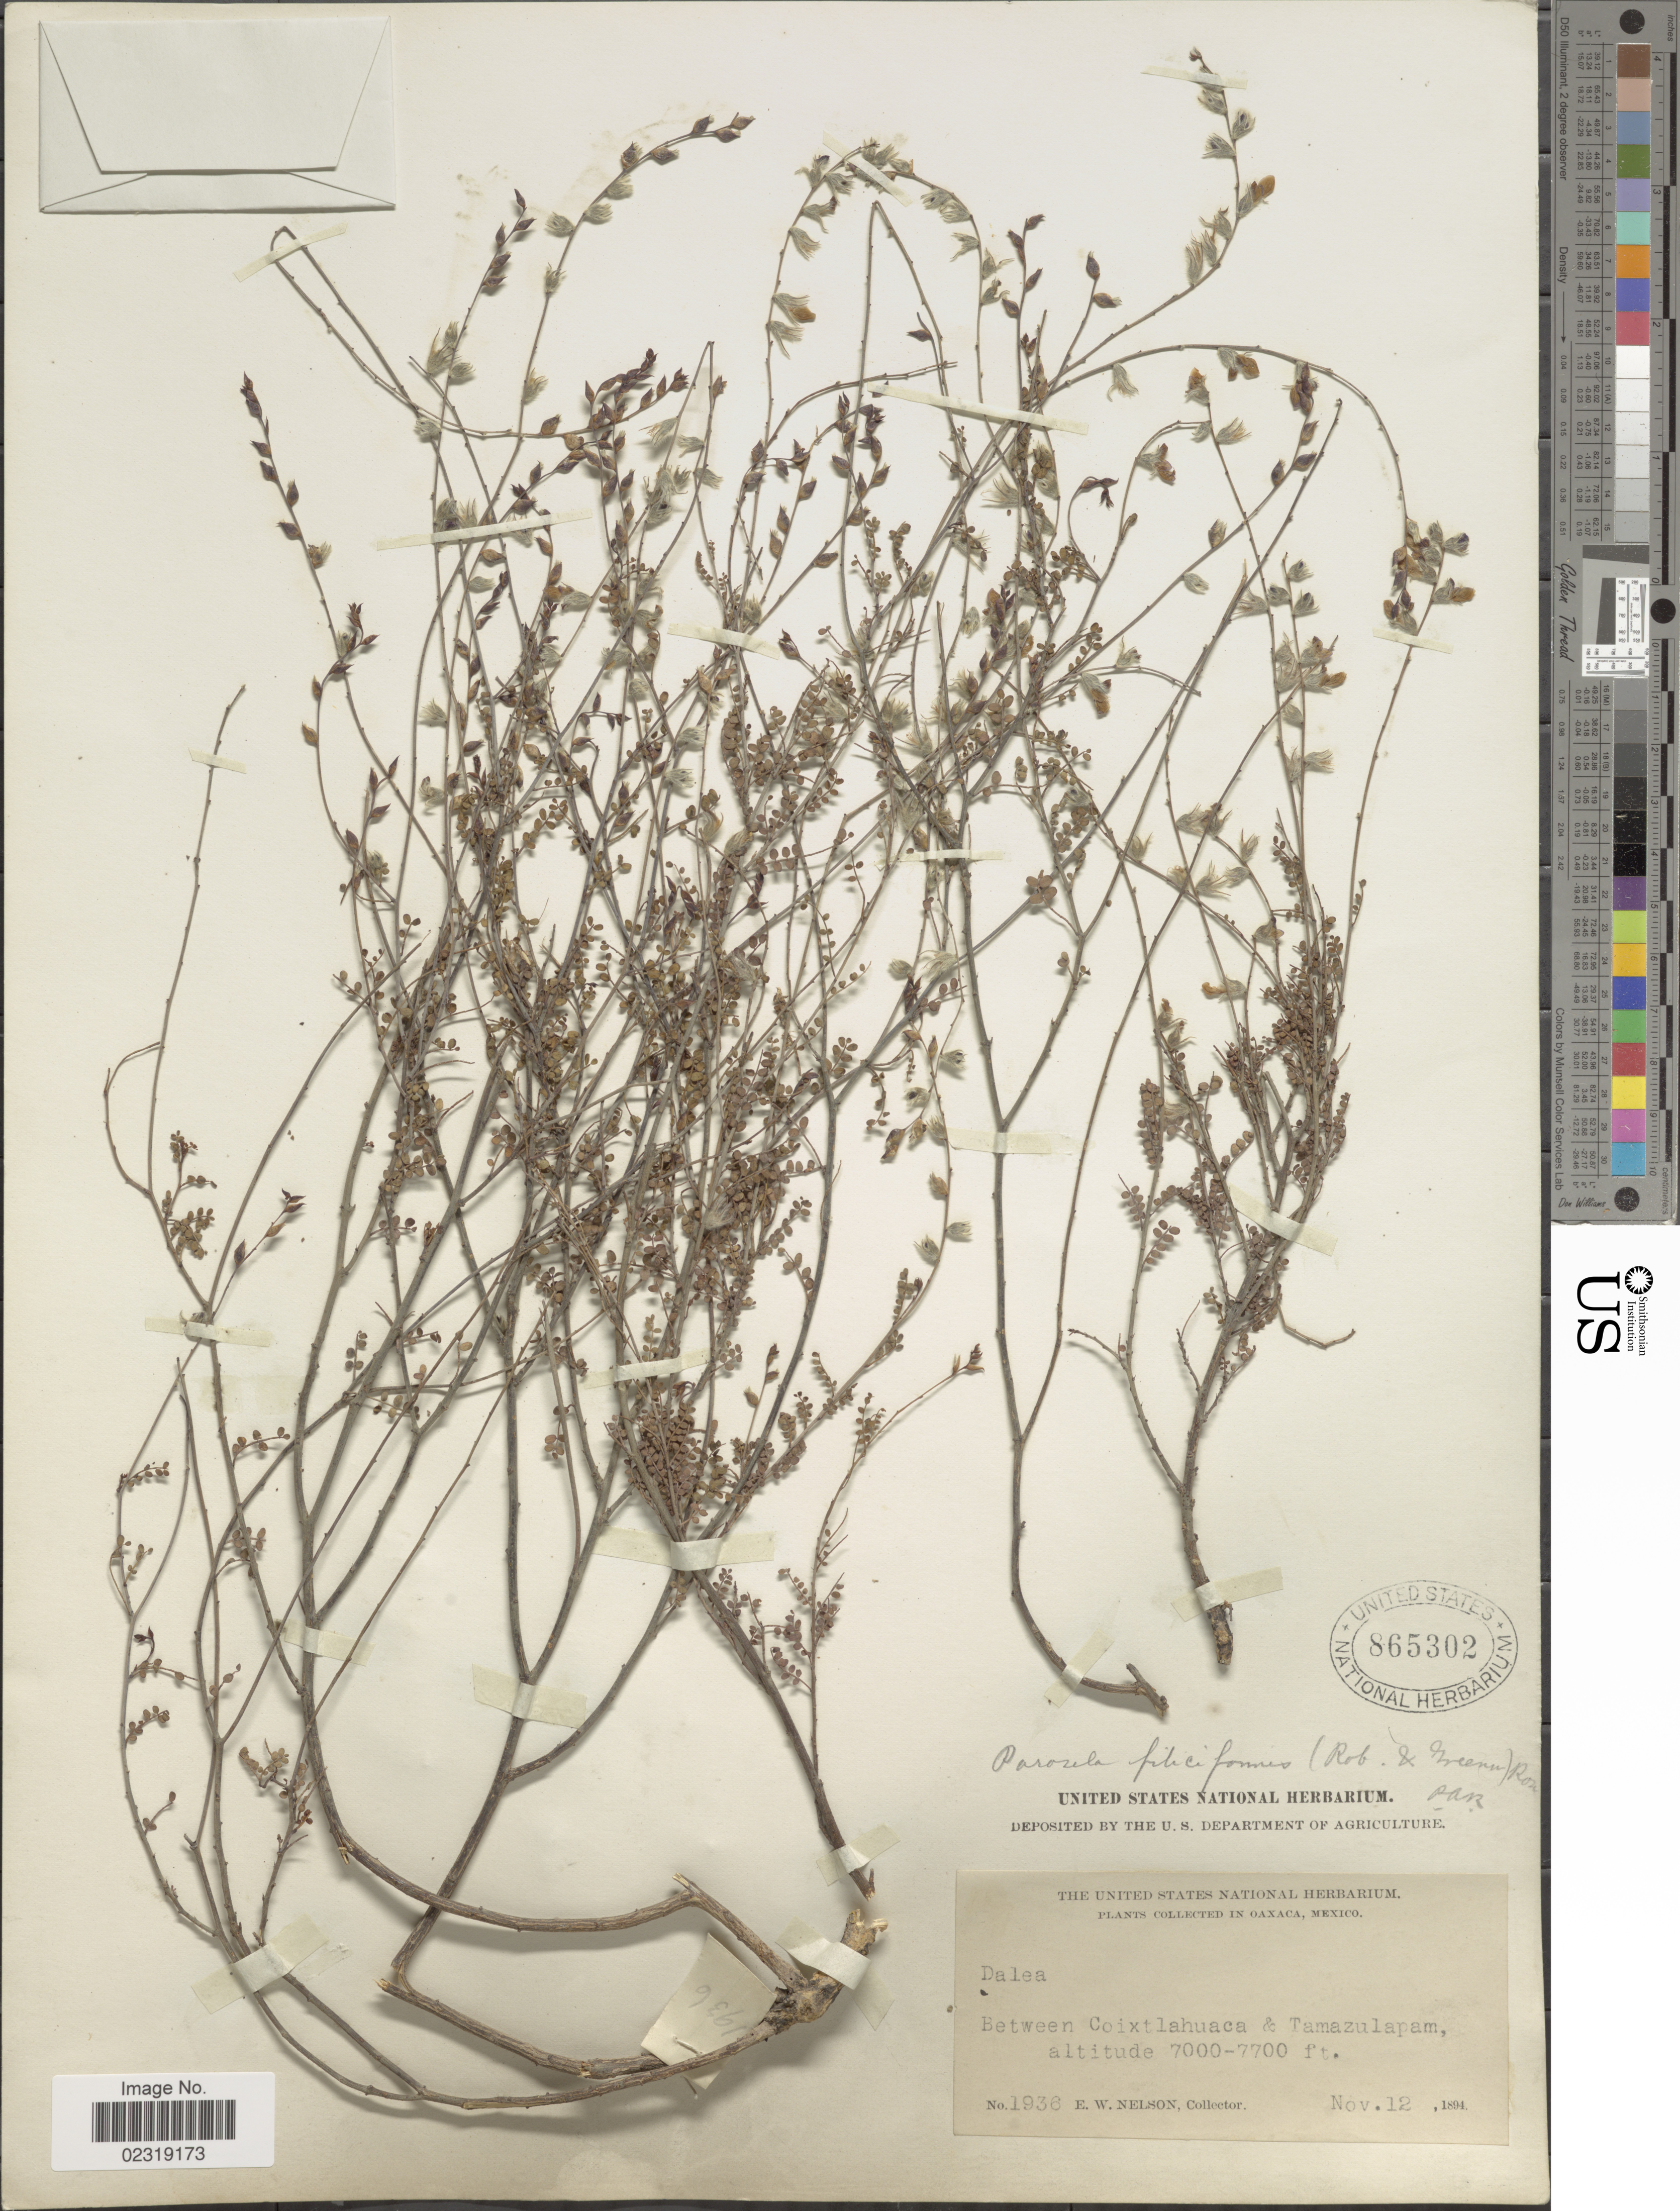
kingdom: Plantae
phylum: Tracheophyta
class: Magnoliopsida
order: Fabales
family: Fabaceae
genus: Dalea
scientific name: Dalea filiciformis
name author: B.L. Rob. & Greenm.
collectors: E. W. Nelson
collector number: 1936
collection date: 1894-11-12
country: Mexico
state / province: Oaxaca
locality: Oaxaca, Mexico. Between Coixtlahuaca & Tamazulapam,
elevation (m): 2134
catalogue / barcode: US 865302